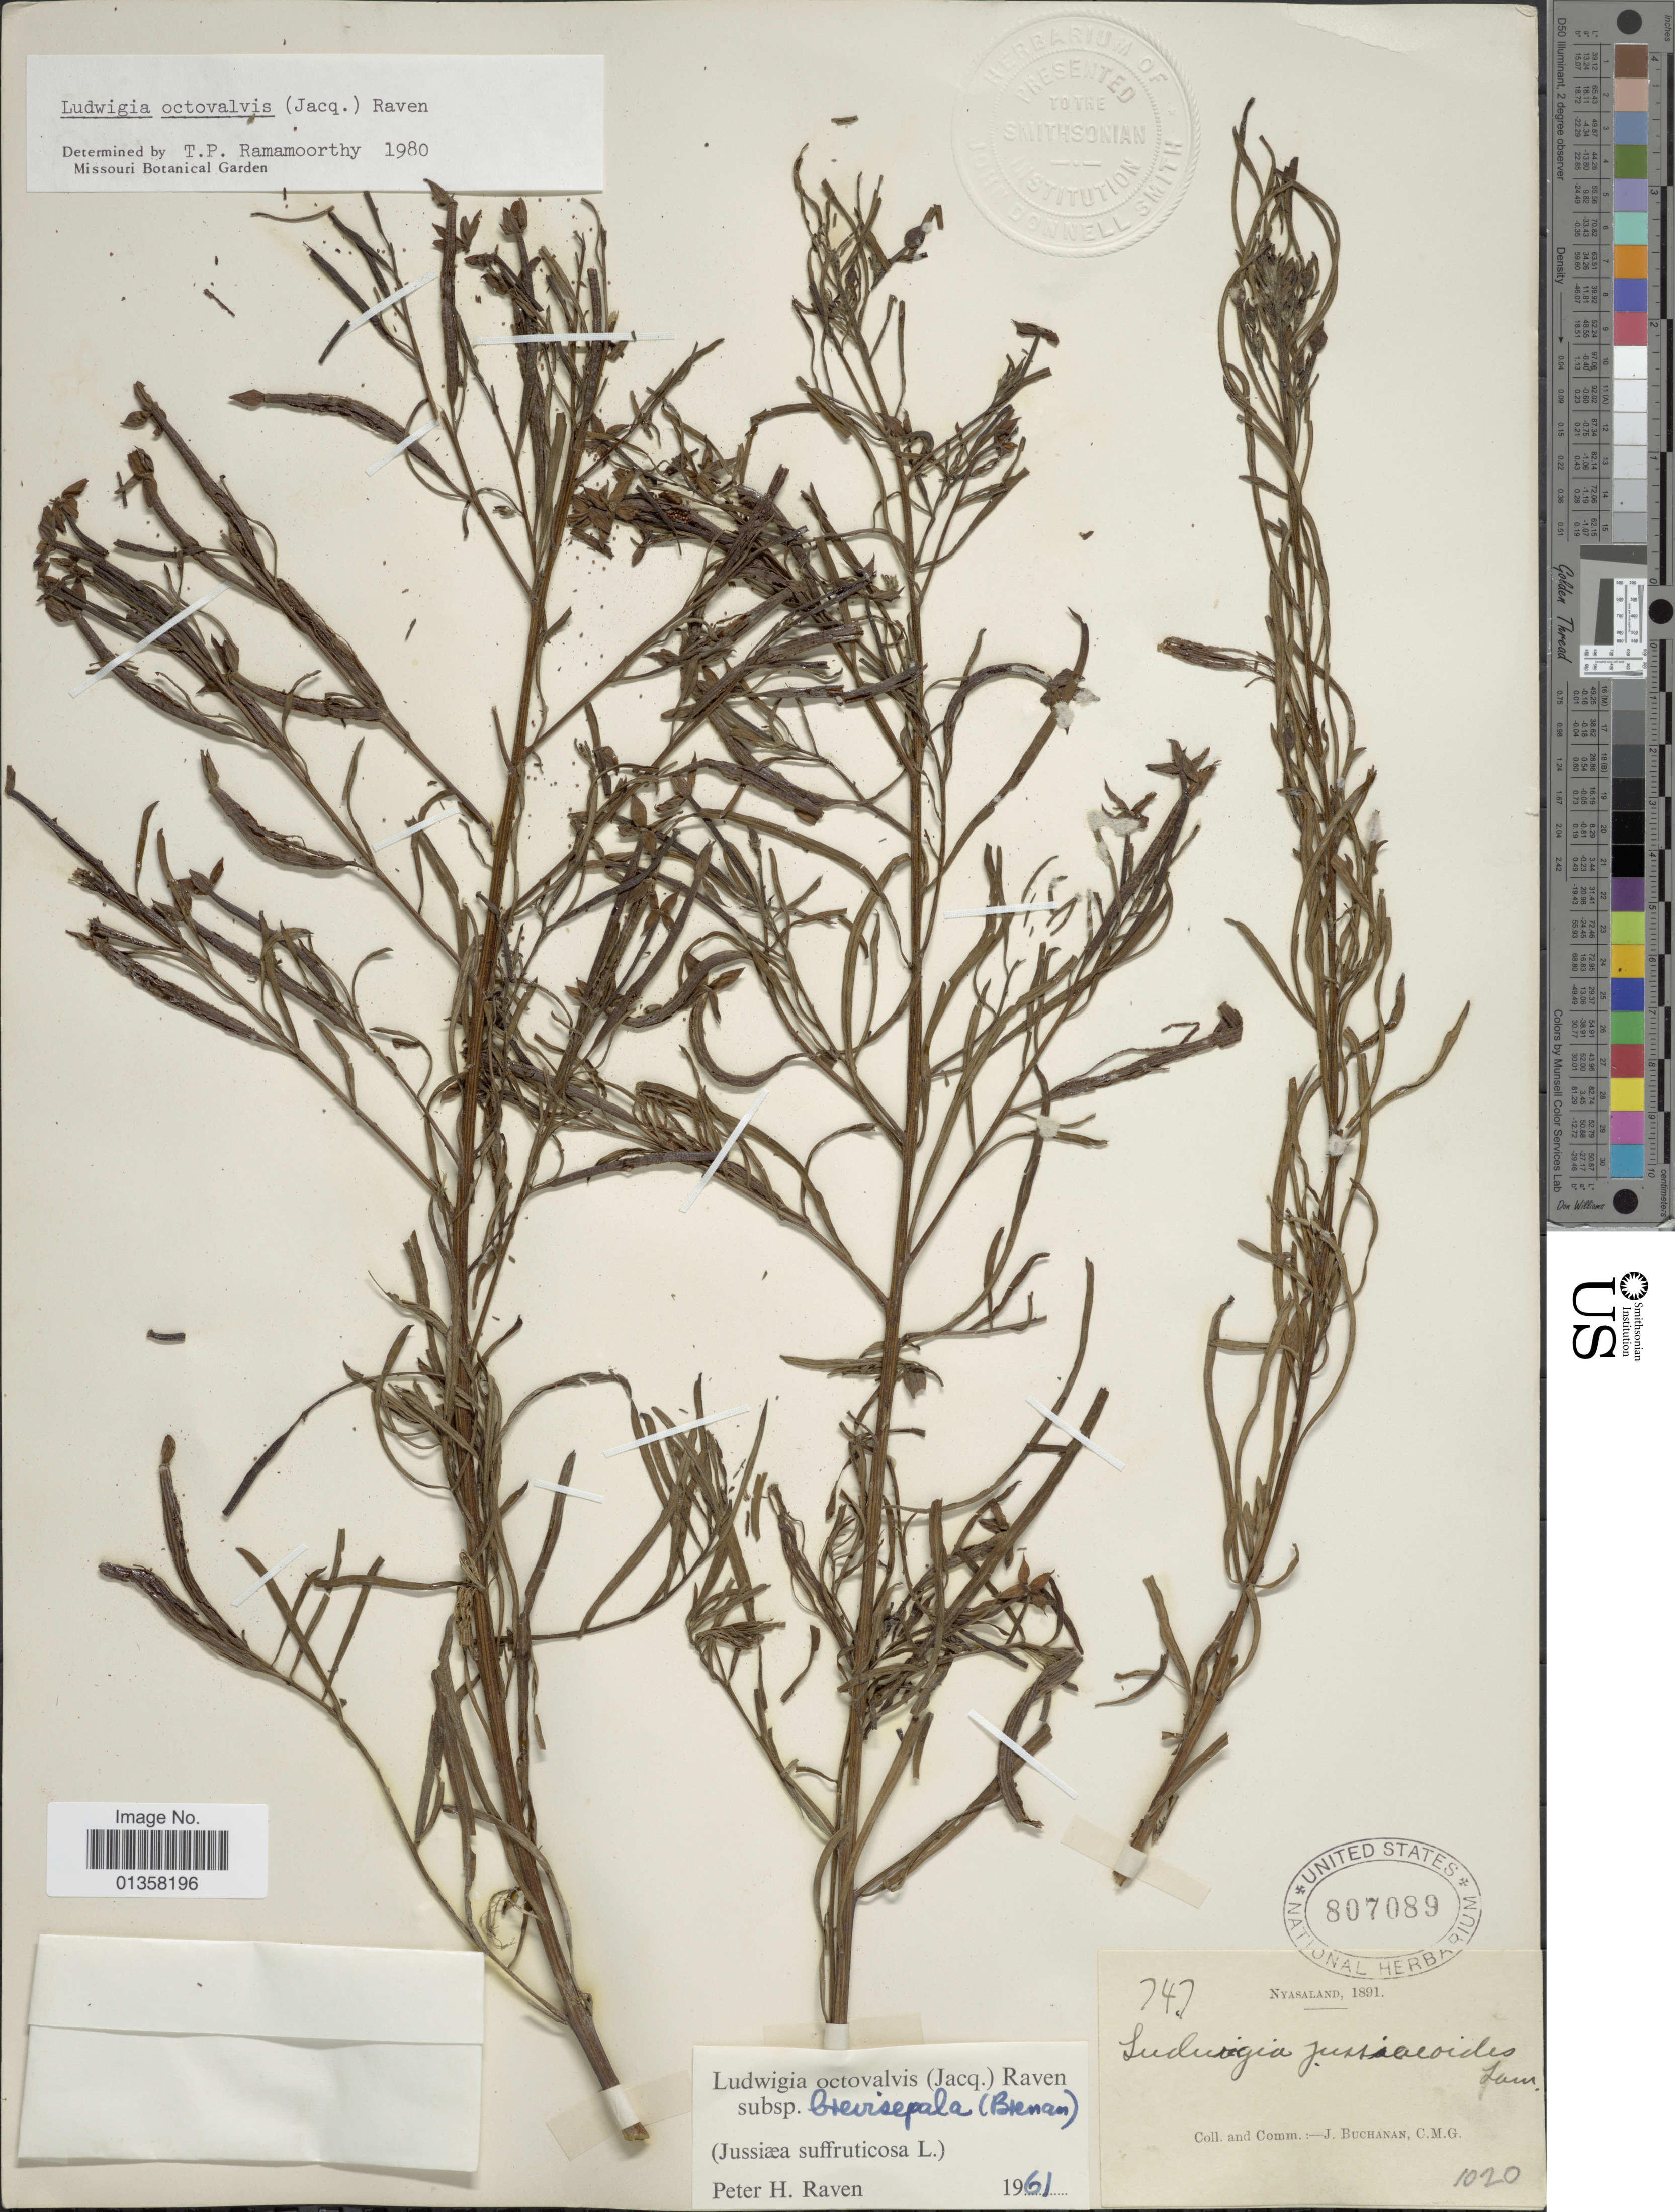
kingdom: Plantae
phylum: Tracheophyta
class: Magnoliopsida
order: Myrtales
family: Onagraceae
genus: Ludwigia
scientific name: Ludwigia octovalvis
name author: (Jacq.) P.H. Raven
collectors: J. Buchanan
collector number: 1020*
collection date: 1891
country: Malawi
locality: Nyasaland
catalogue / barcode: US 807089